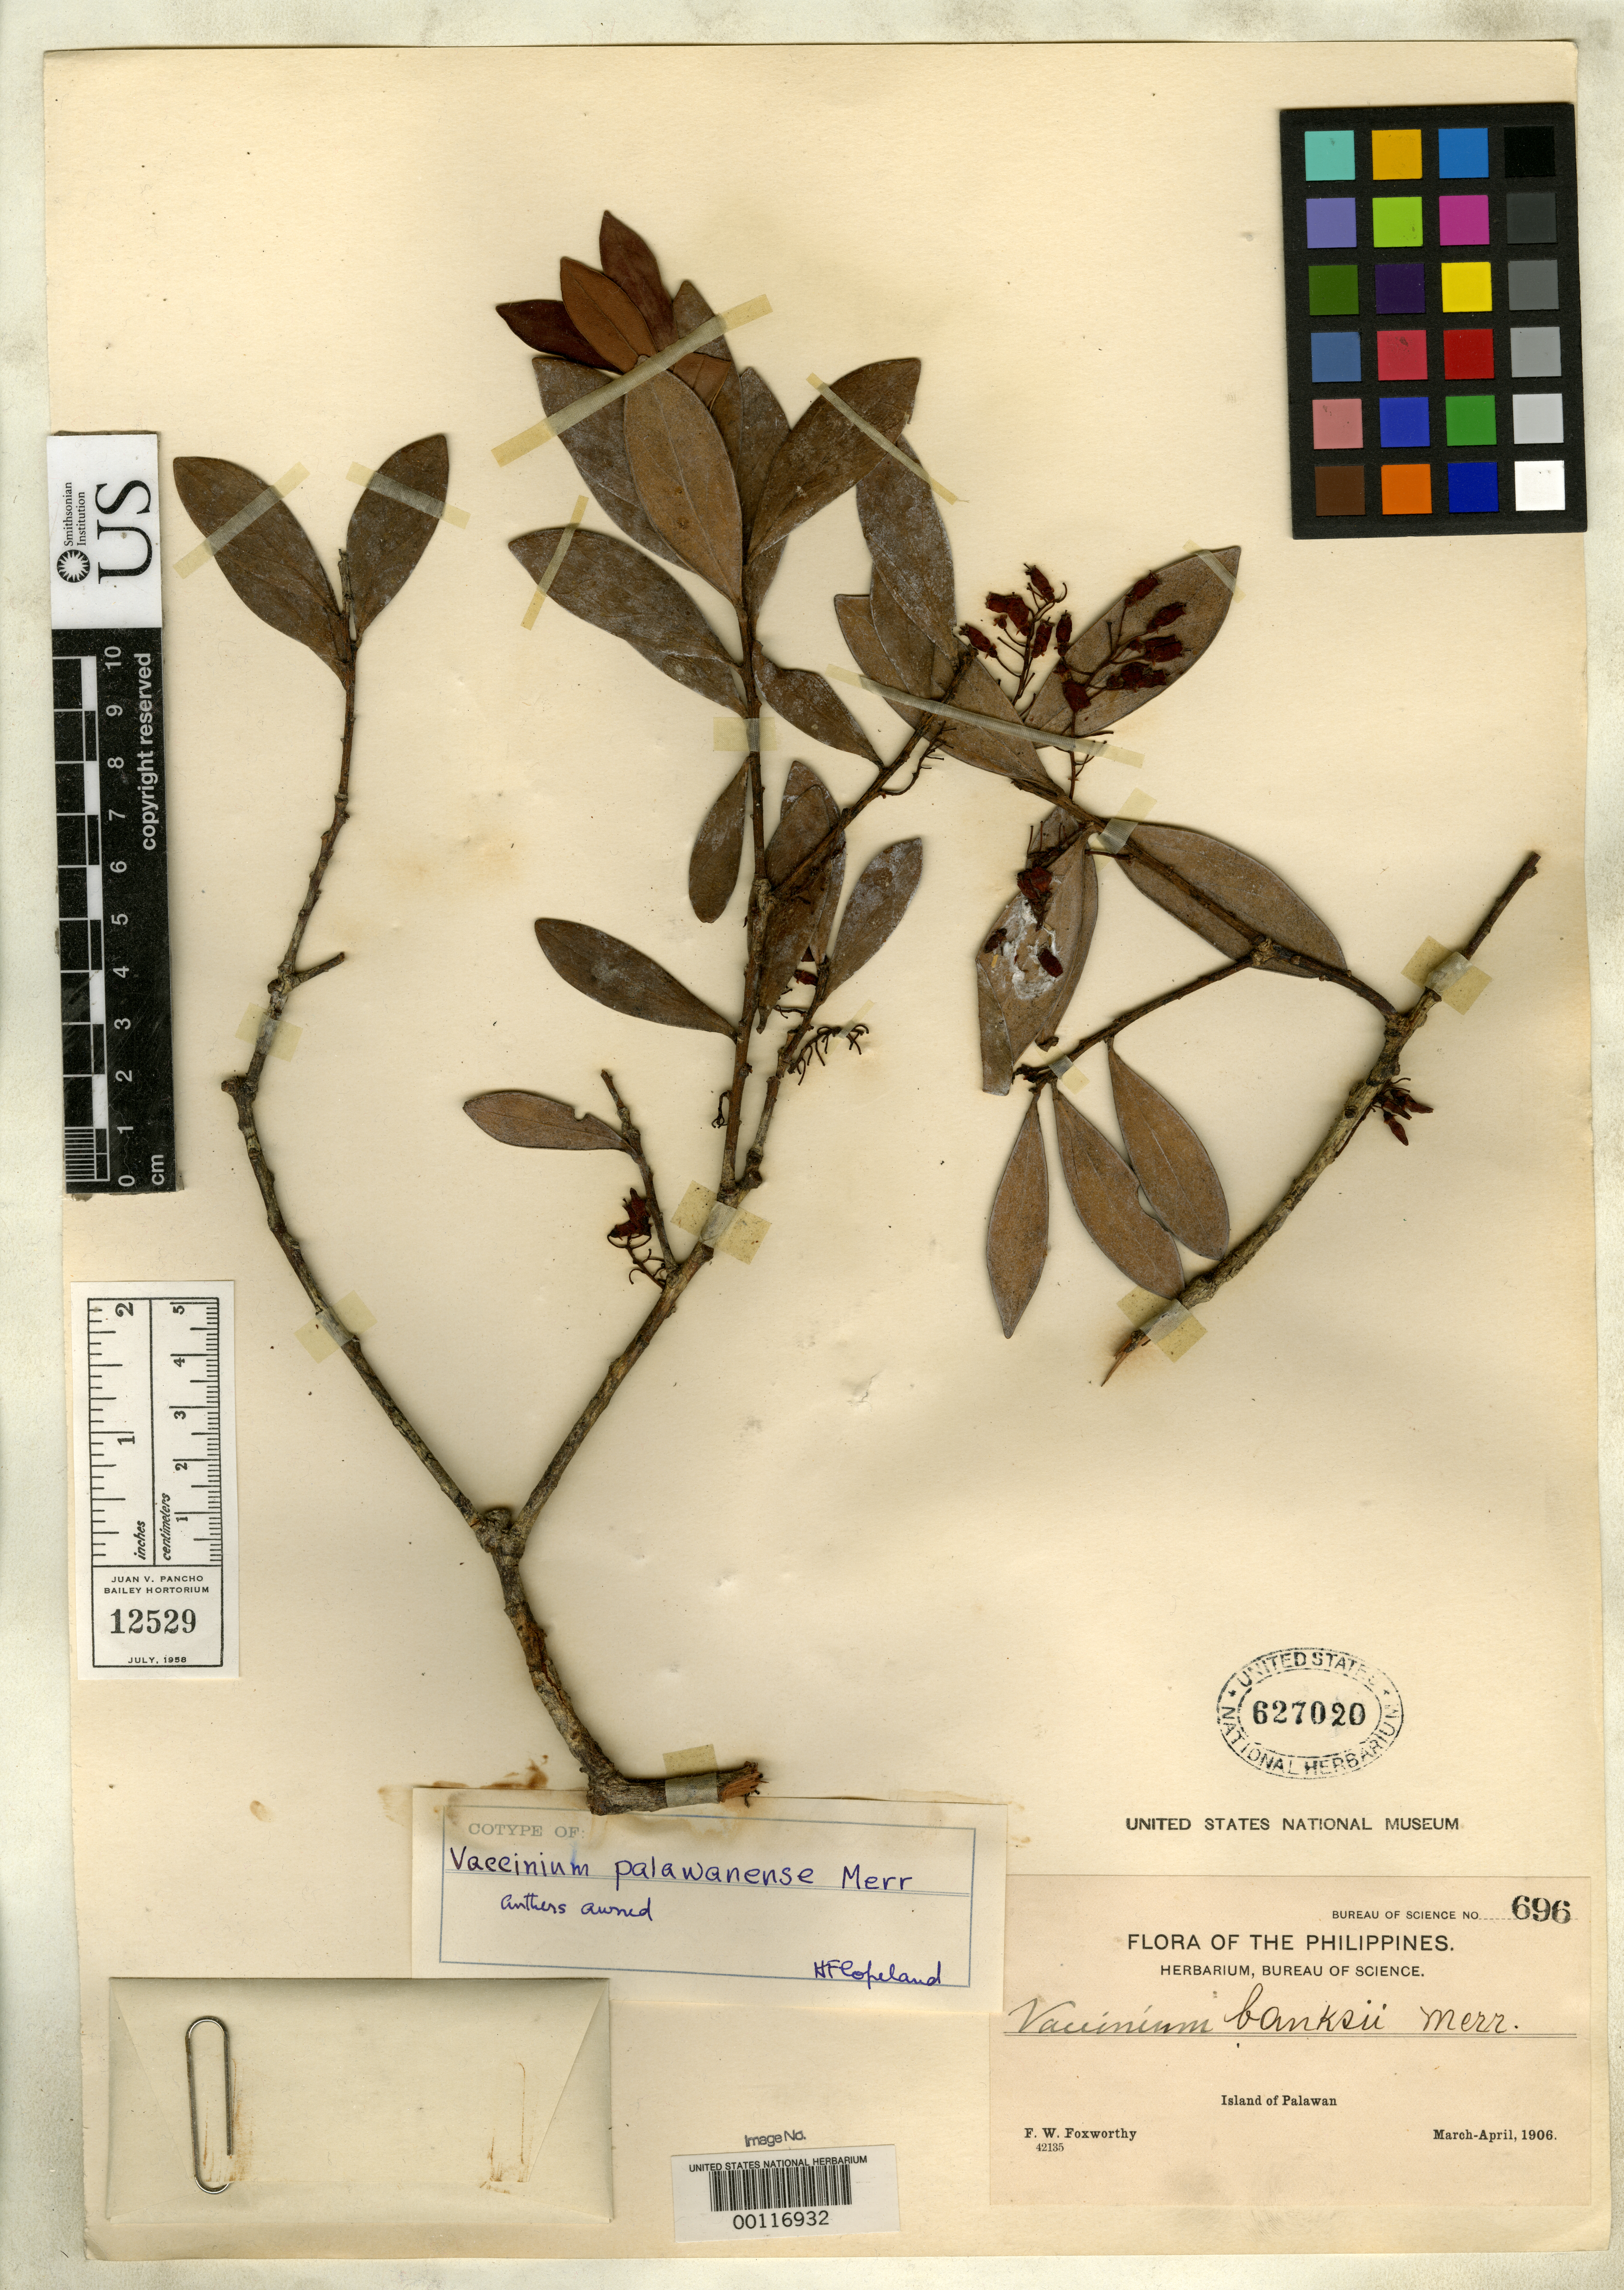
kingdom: Plantae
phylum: Tracheophyta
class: Magnoliopsida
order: Ericales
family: Ericaceae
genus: Vaccinium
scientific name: Vaccinium palawanense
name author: Merr.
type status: Isotype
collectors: F. W. Foxworthy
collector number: Bur. Sci. 696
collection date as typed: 23 Mar 1906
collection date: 1906-03-23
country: Philippines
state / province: Mimaropa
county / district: Palawan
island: Palawan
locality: Mount Victoria.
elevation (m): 1000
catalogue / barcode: US 627020